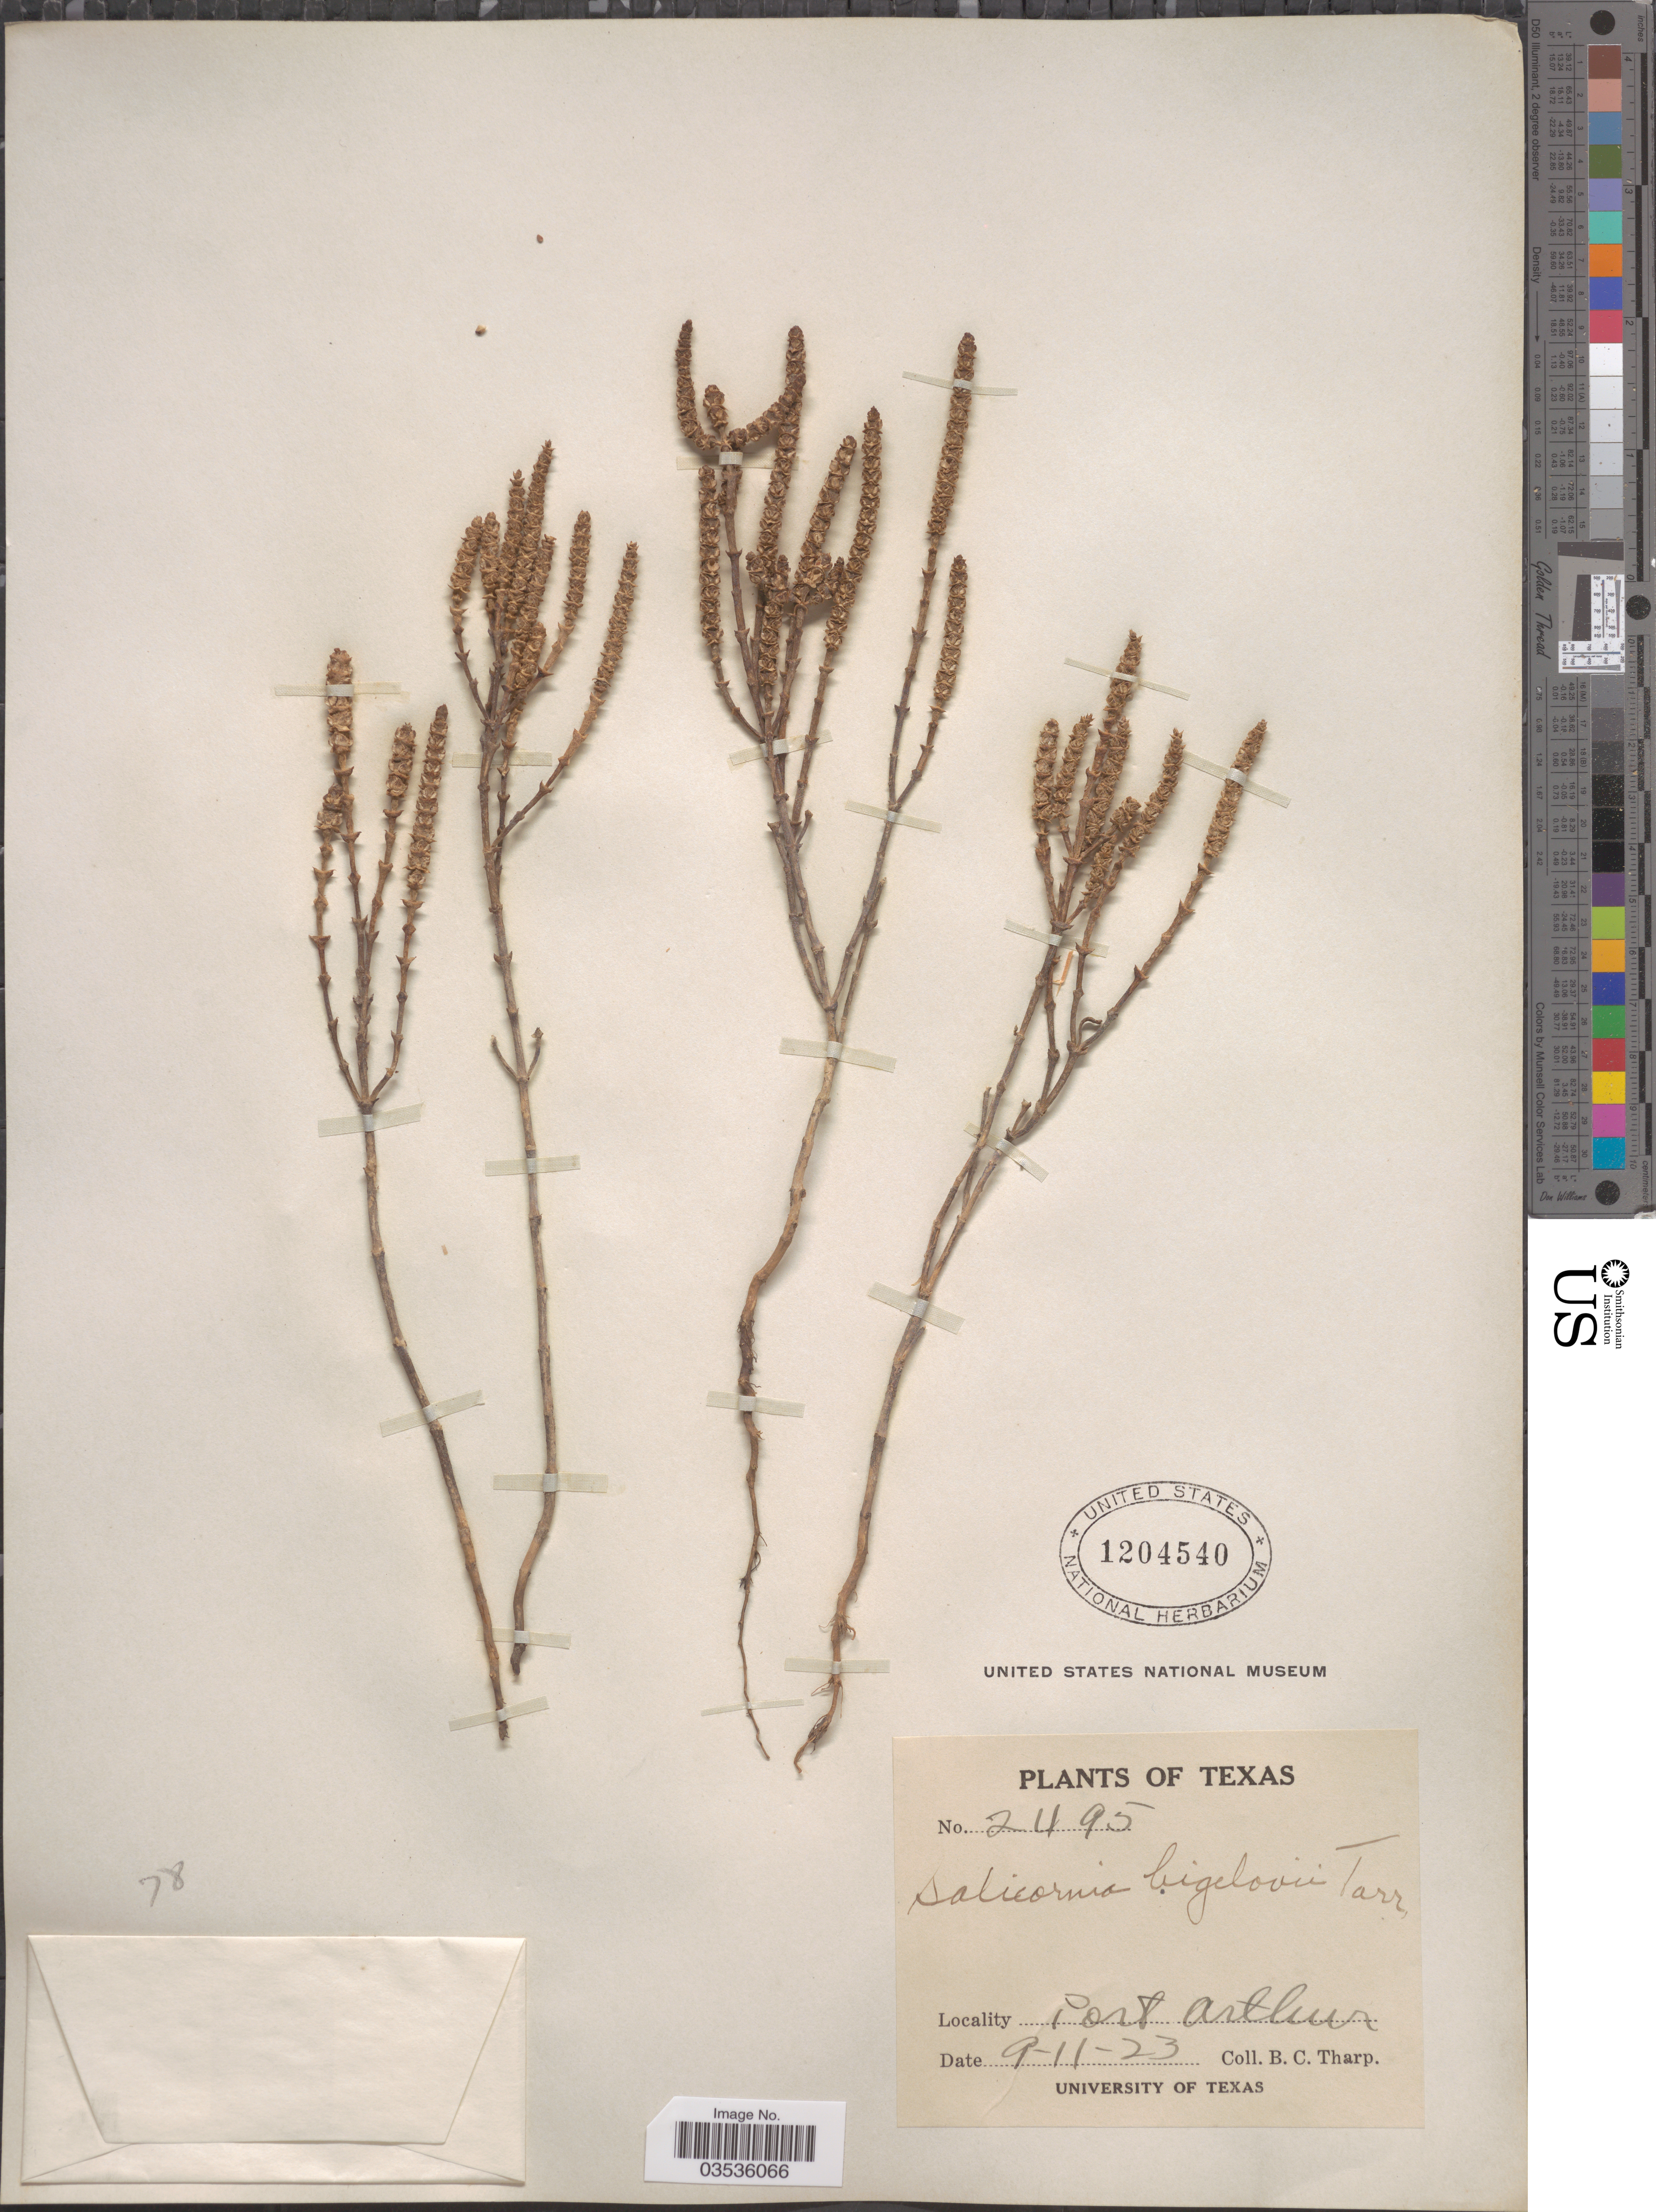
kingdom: Plantae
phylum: Tracheophyta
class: Magnoliopsida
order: Caryophyllales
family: Amaranthaceae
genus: Salicornia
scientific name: Salicornia bigelovii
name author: Torr.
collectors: B. C. Tharp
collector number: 2495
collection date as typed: Transcribed d/m/y: 11/9/23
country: United States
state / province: Texas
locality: Port Arthur.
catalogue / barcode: US 1204540